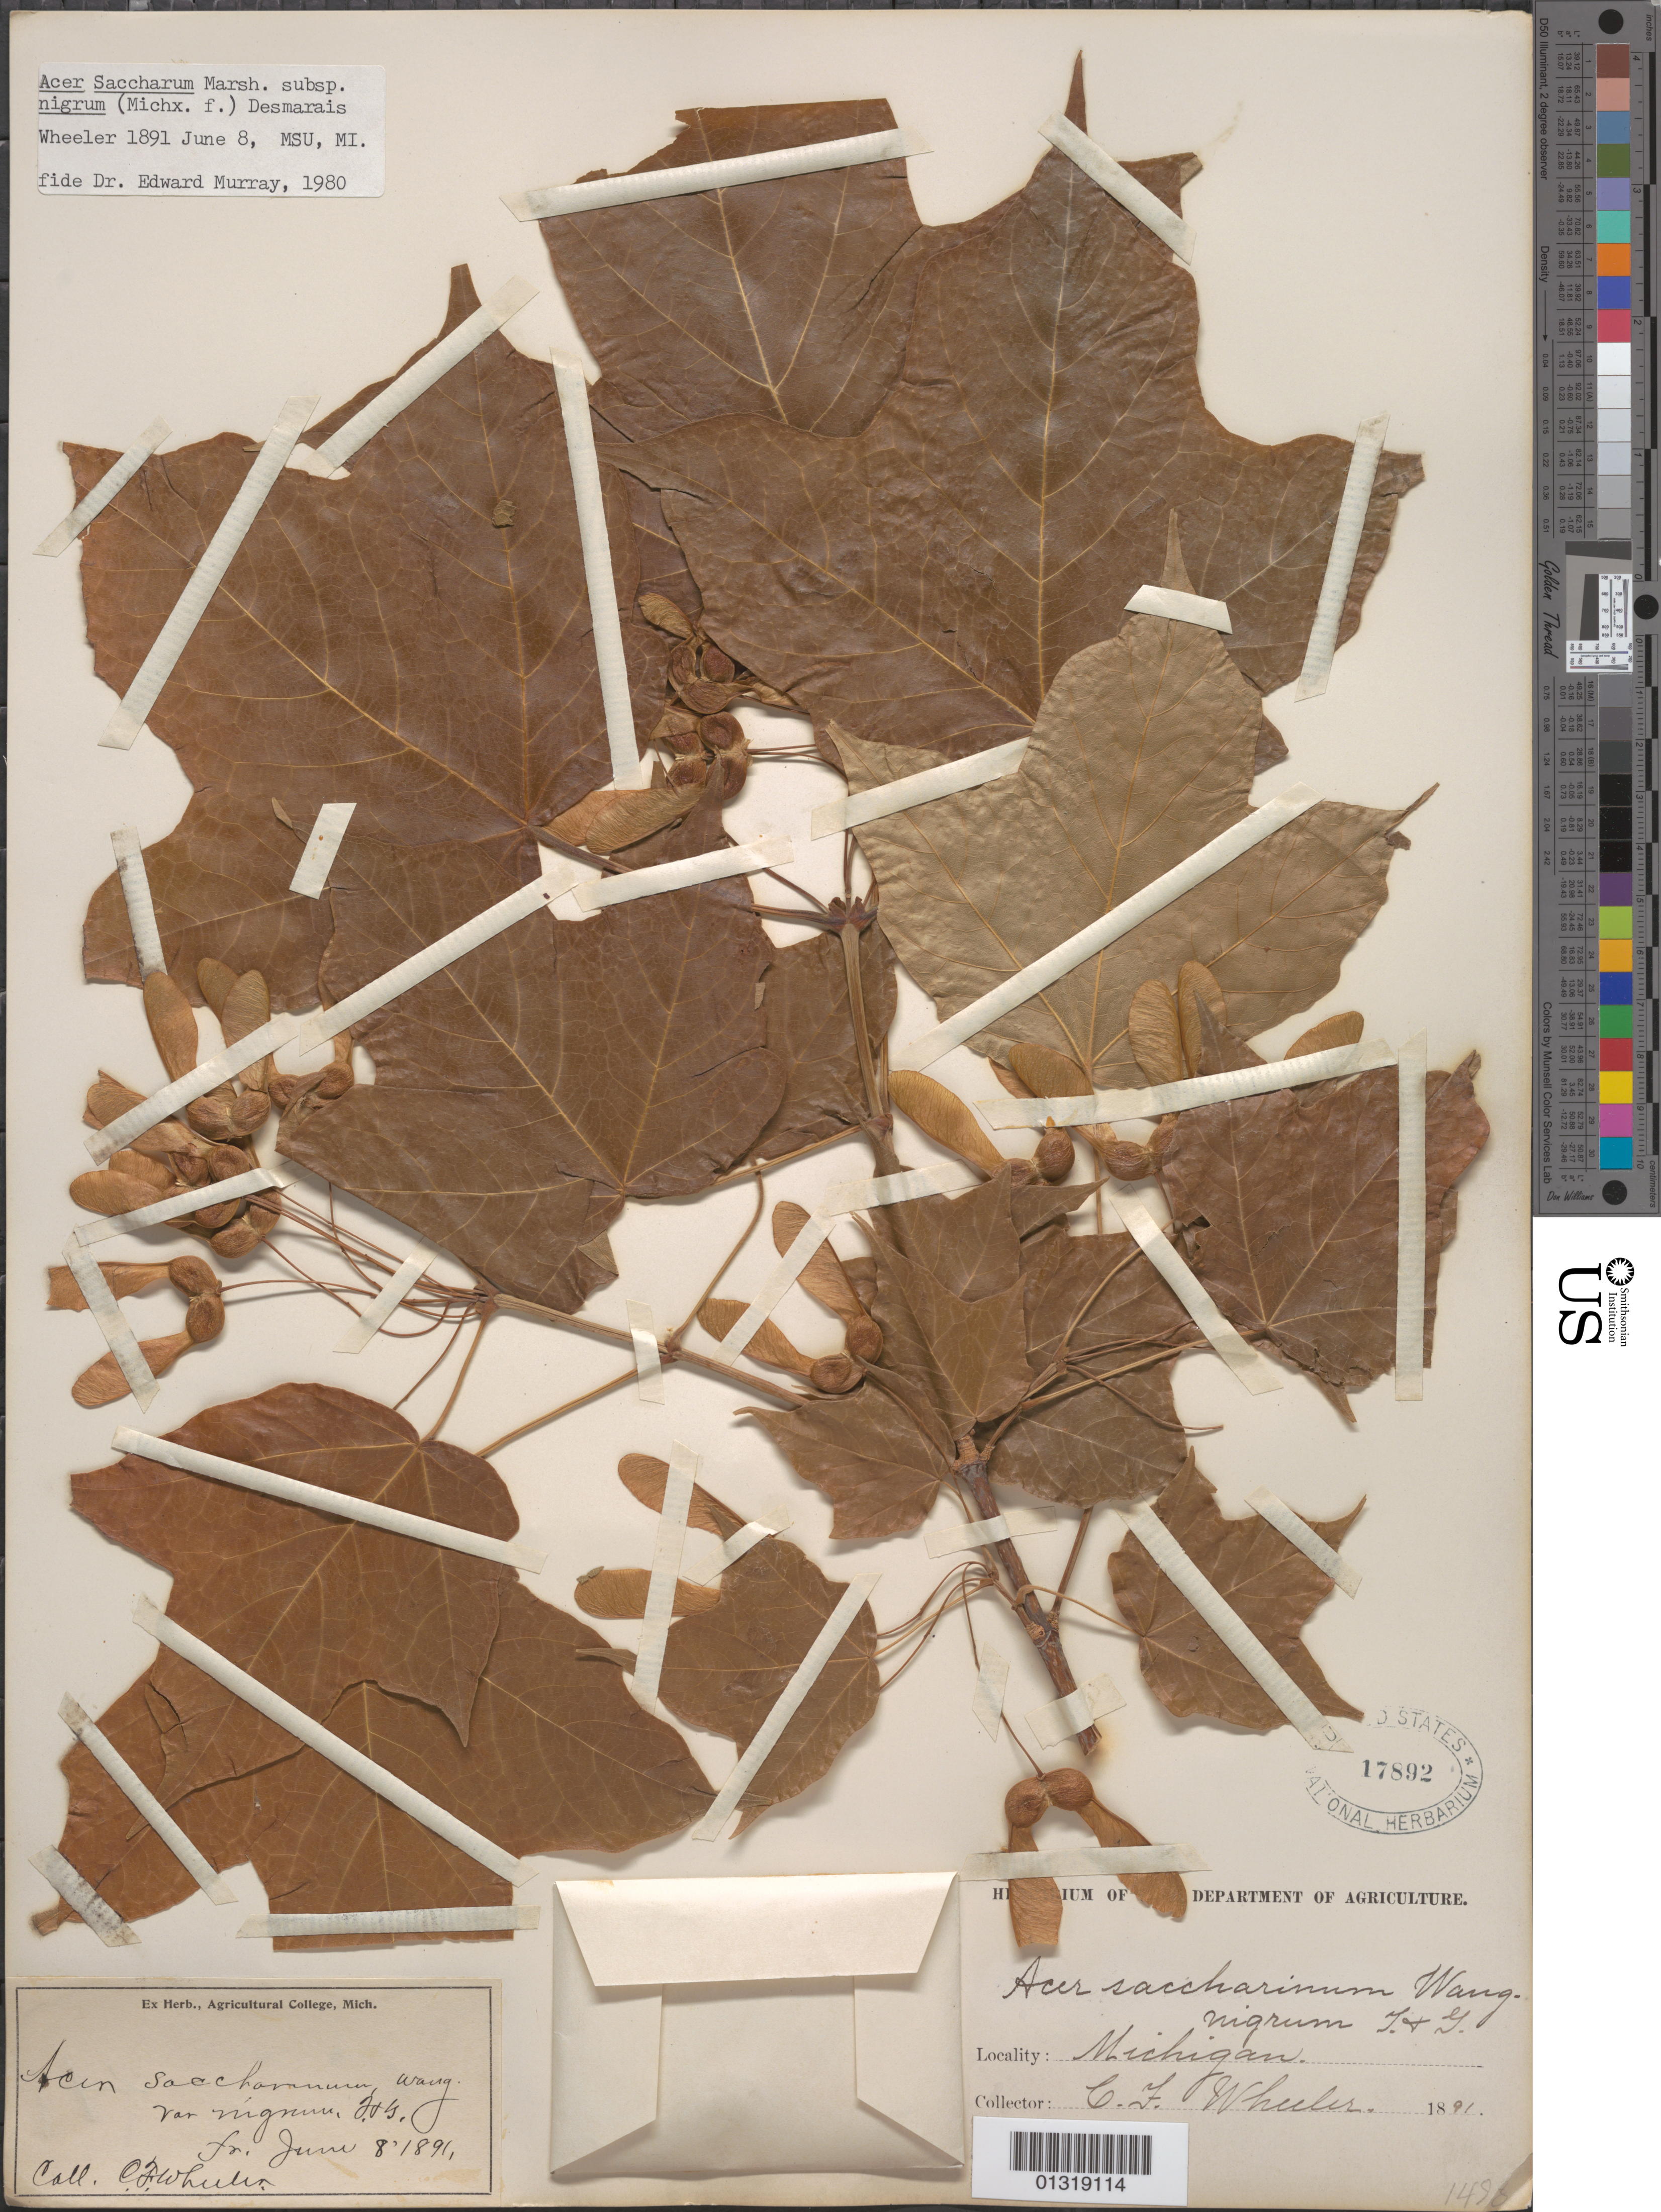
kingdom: Plantae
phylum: Tracheophyta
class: Magnoliopsida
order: Sapindales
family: Sapindaceae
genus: Acer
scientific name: Acer saccharum subsp. nigrum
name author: (F. Michx.) Desmarais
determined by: Murray, Edward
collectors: C. Wheeler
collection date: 1891-06-08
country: United States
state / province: Michigan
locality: Agricultural College [East Lansing, MI?]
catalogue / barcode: US 17892